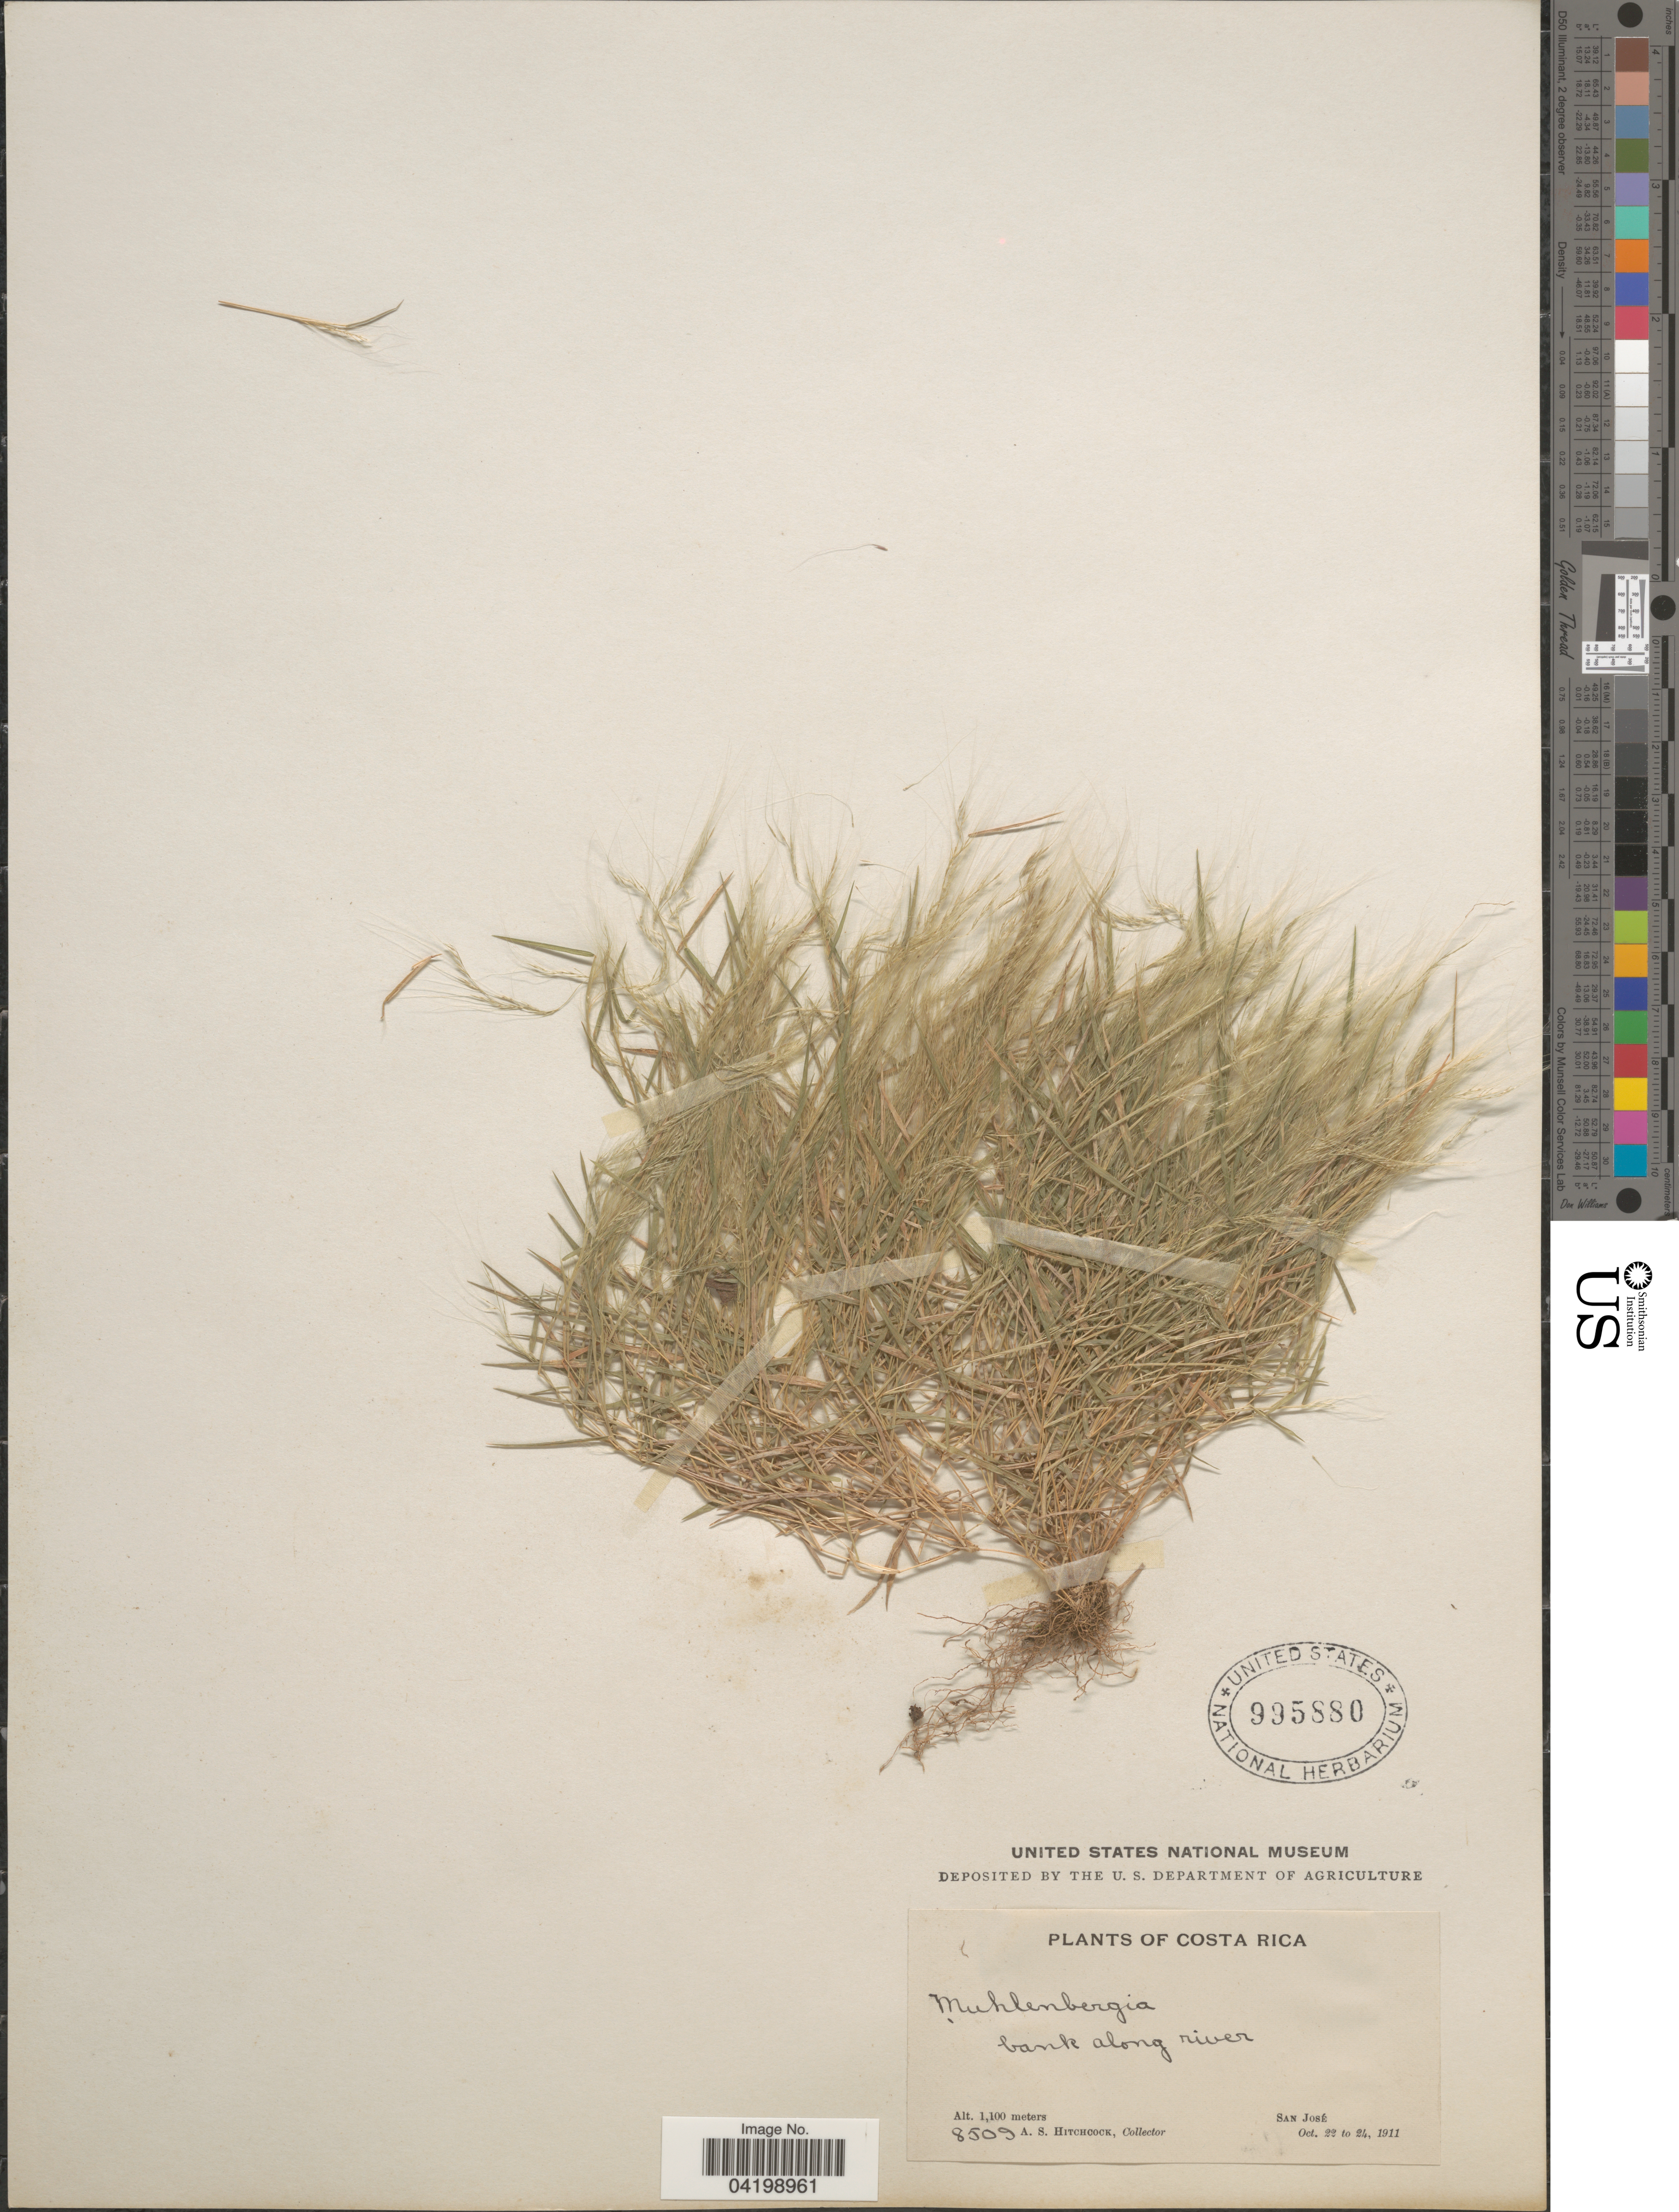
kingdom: Plantae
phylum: Tracheophyta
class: Liliopsida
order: Poales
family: Poaceae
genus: Muhlenbergia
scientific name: Muhlenbergia tenella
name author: (Kunth) Trin.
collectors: A. S. Hitchcock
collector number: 8509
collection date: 1911-10-22/1911-10-24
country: Costa Rica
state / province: San José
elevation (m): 1100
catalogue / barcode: US 995880